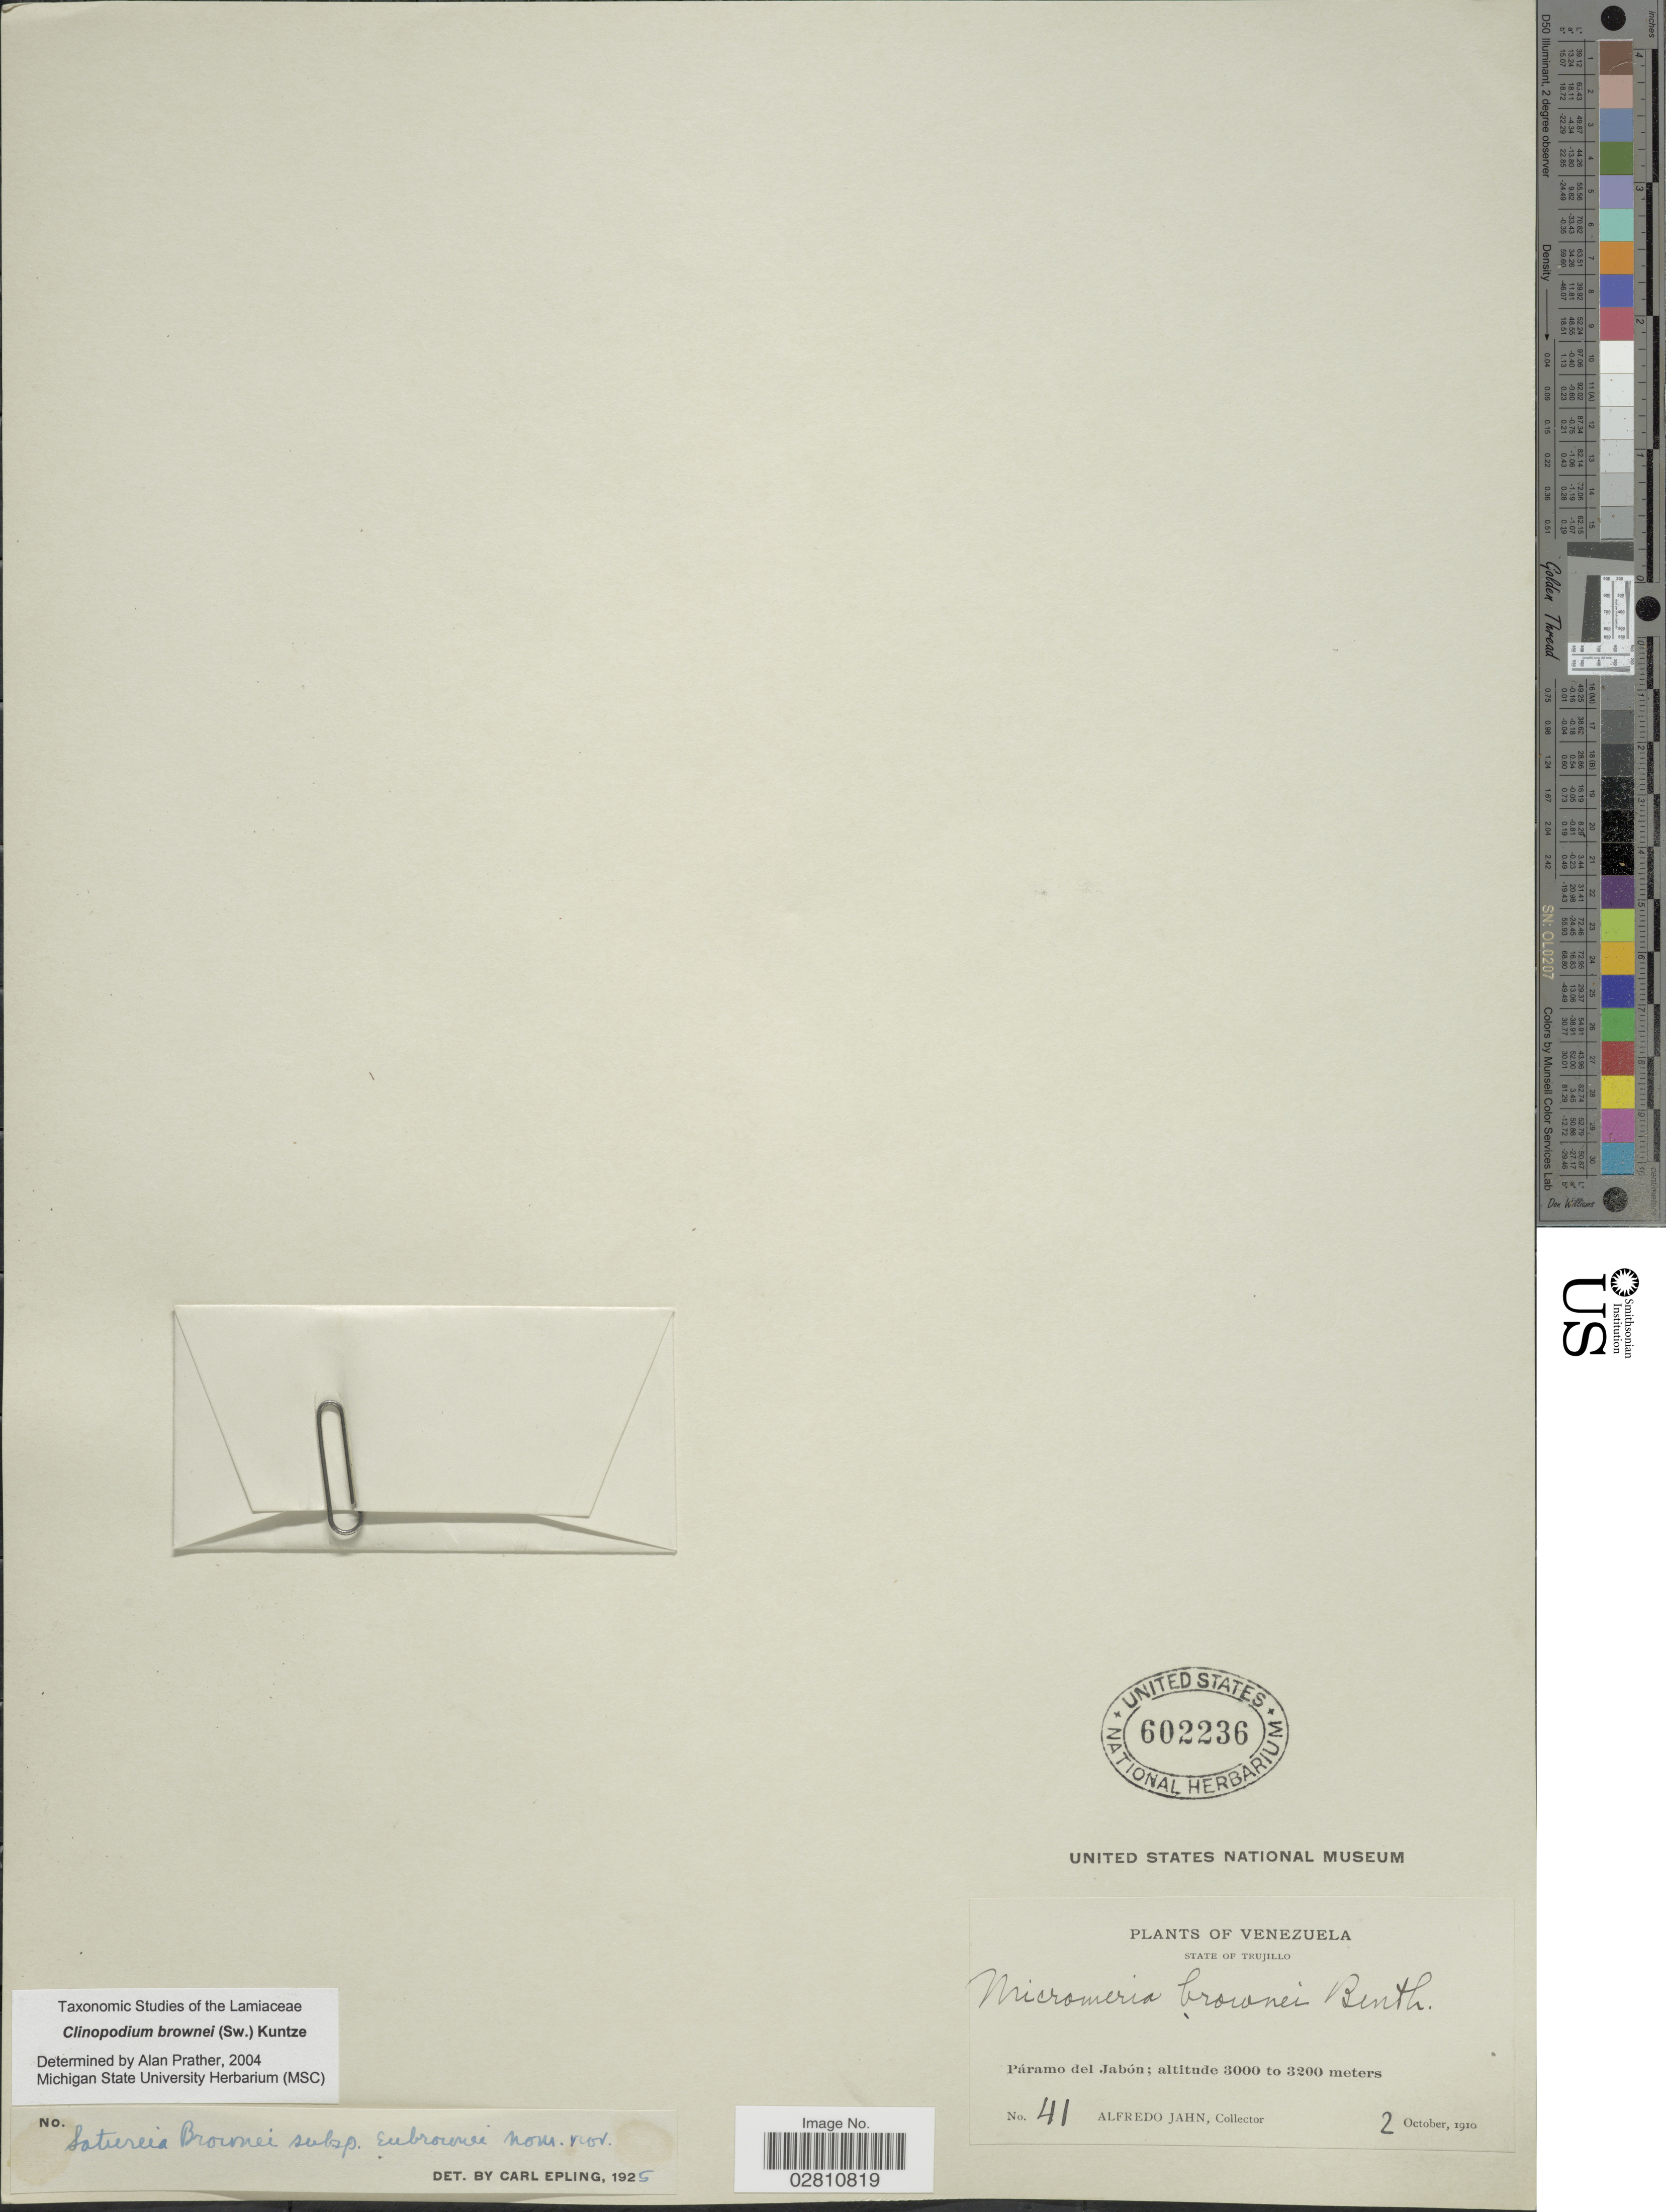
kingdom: Plantae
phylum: Tracheophyta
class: Magnoliopsida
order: Lamiales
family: Lamiaceae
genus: Clinopodium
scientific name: Clinopodium brownei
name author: (Sw.) Kuntze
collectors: A. Jahn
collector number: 41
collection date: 1910-10-02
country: Venezuela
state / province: Trujillo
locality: Páramo del Jabón.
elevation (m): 3000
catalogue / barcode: US 602236